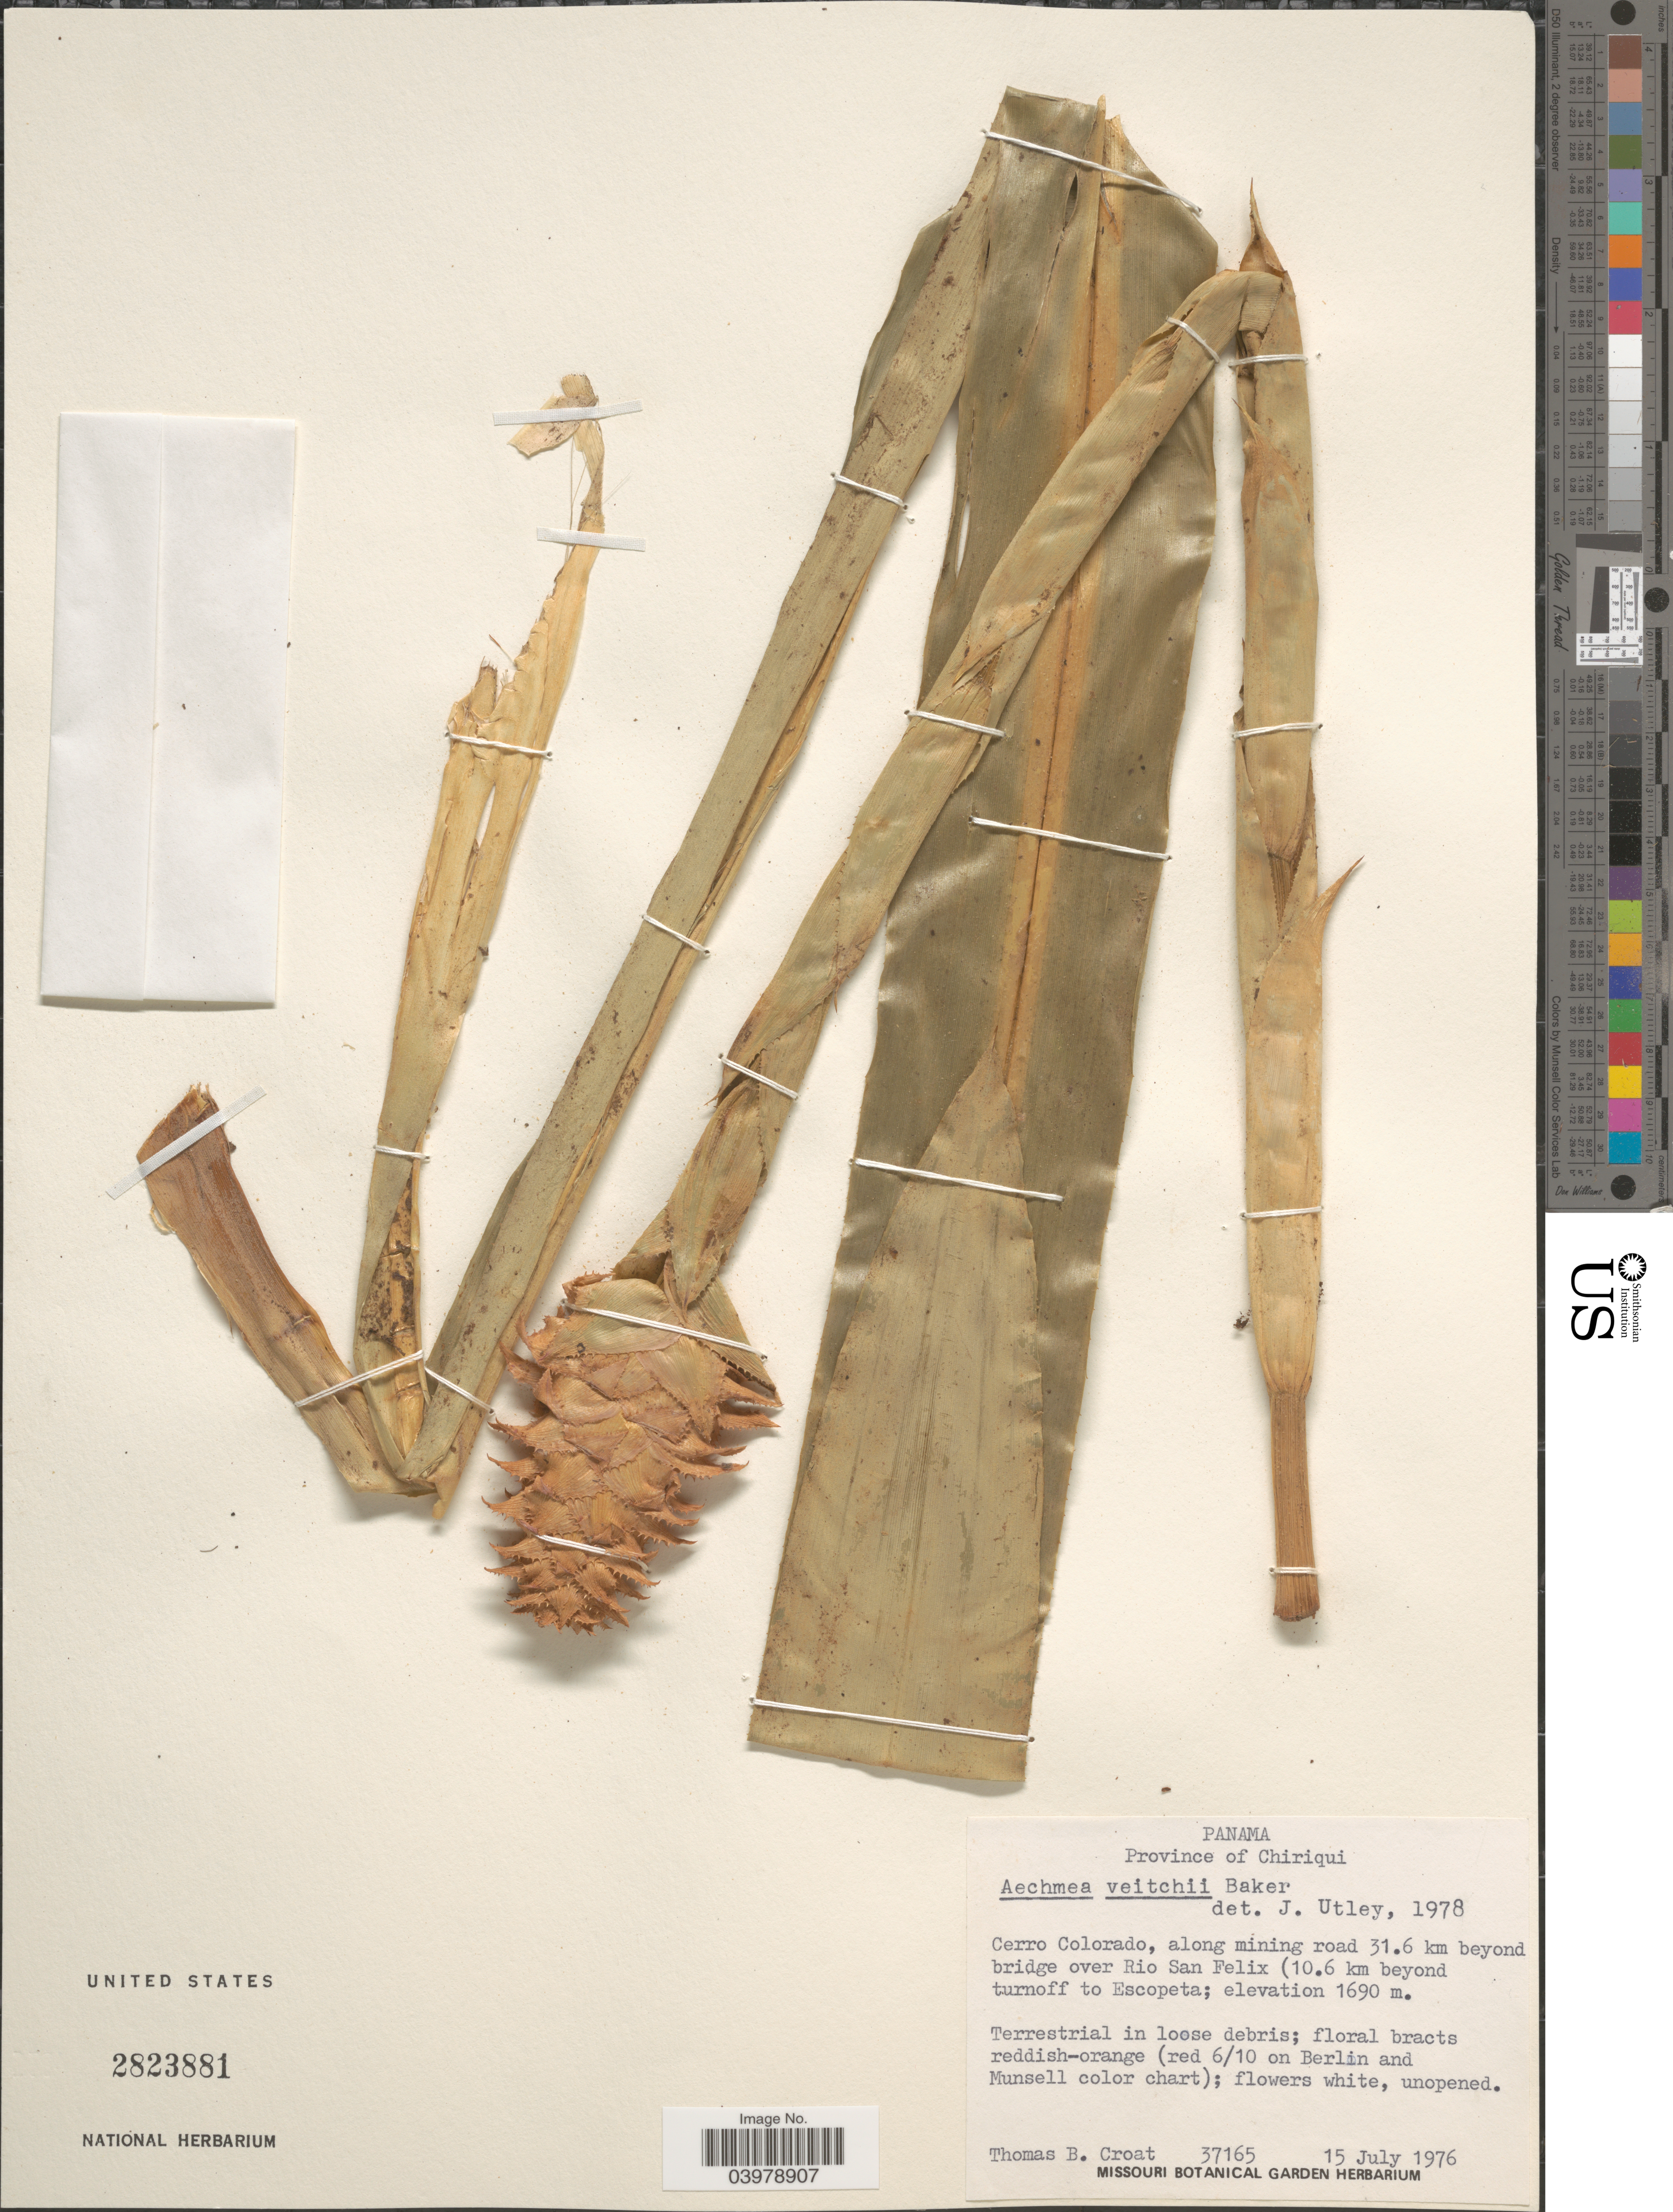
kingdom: Plantae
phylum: Tracheophyta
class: Liliopsida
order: Poales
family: Bromeliaceae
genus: Aechmea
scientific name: Aechmea veitchii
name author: Baker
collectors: T. B. Croat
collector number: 37165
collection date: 1976-07-15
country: Panama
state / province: Chiriqui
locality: Cerro Colorado, along mining road 31.6 km beyond bridge over Rio San Felix (10.6 km beyond turnoff to Escopeta).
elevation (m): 1690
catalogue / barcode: US 2823881